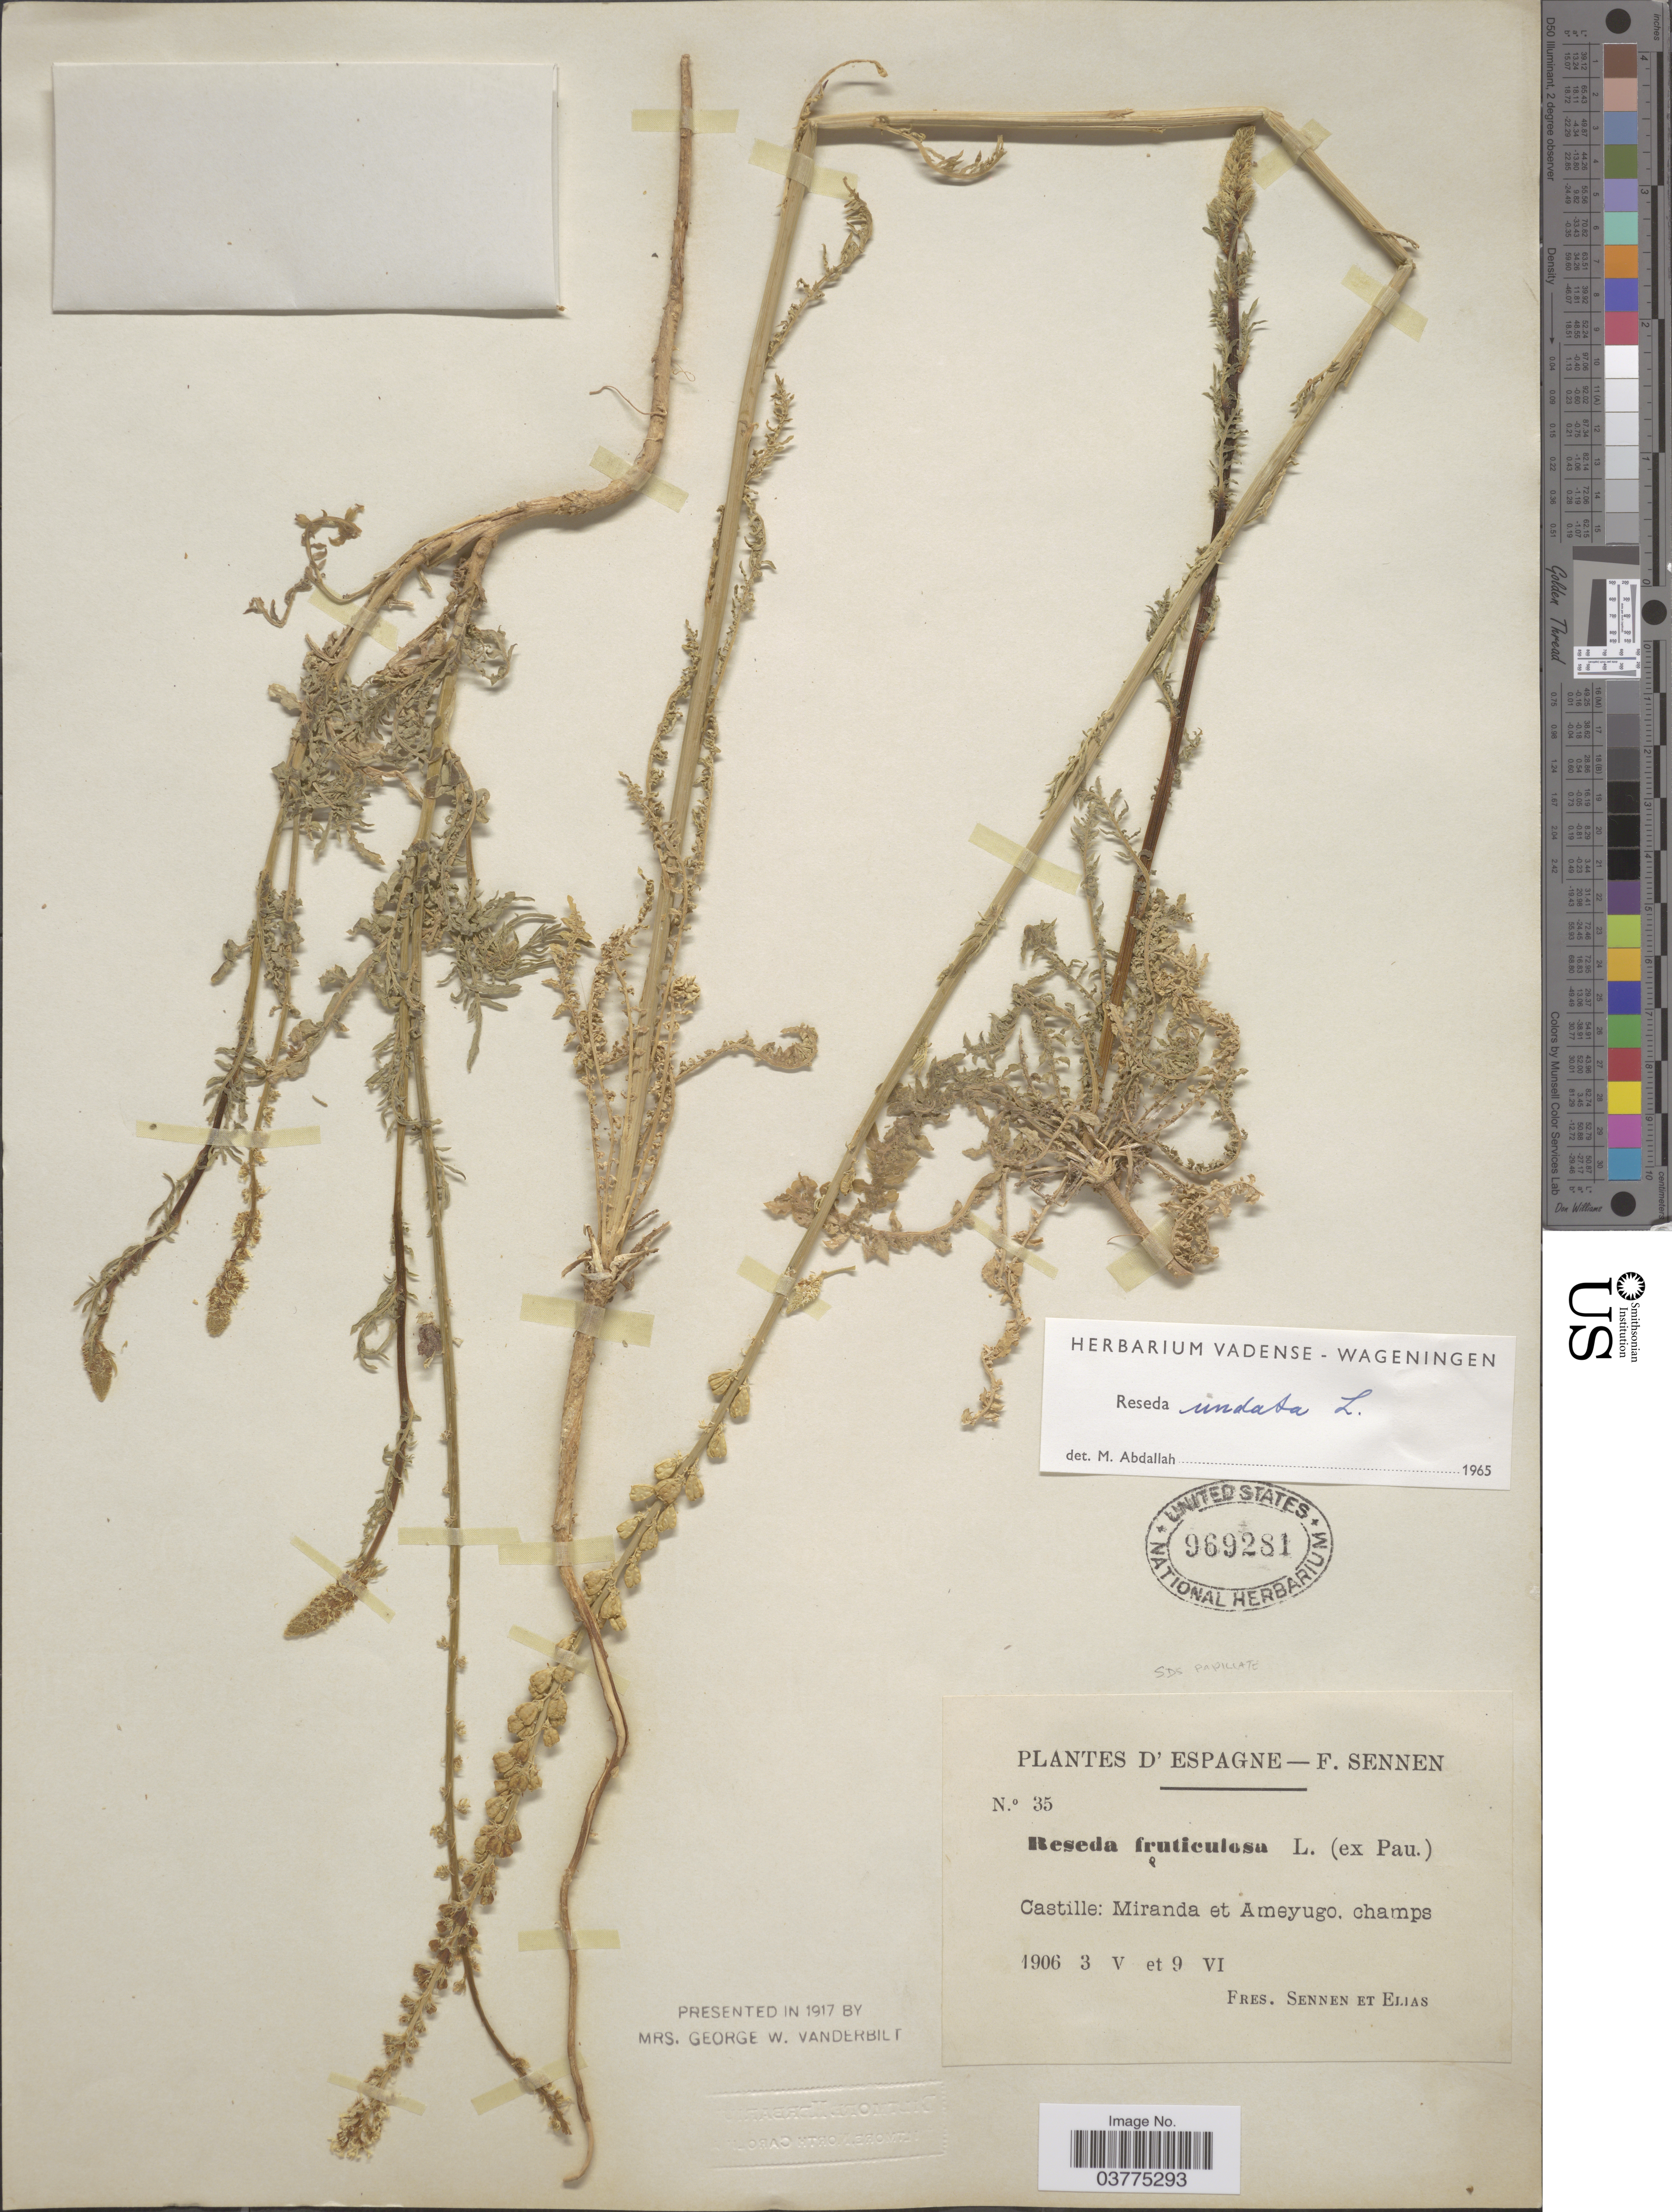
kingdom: Plantae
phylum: Tracheophyta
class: Magnoliopsida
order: Brassicales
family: Resedaceae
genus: Reseda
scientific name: Reseda inodora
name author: Rchb.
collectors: E. Sennen & Bro. Elias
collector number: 35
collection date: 1906-05-03/1906-06-09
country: Spain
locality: Espagne. Castille: Miranda et Ameyugo, champs.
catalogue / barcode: US 969281